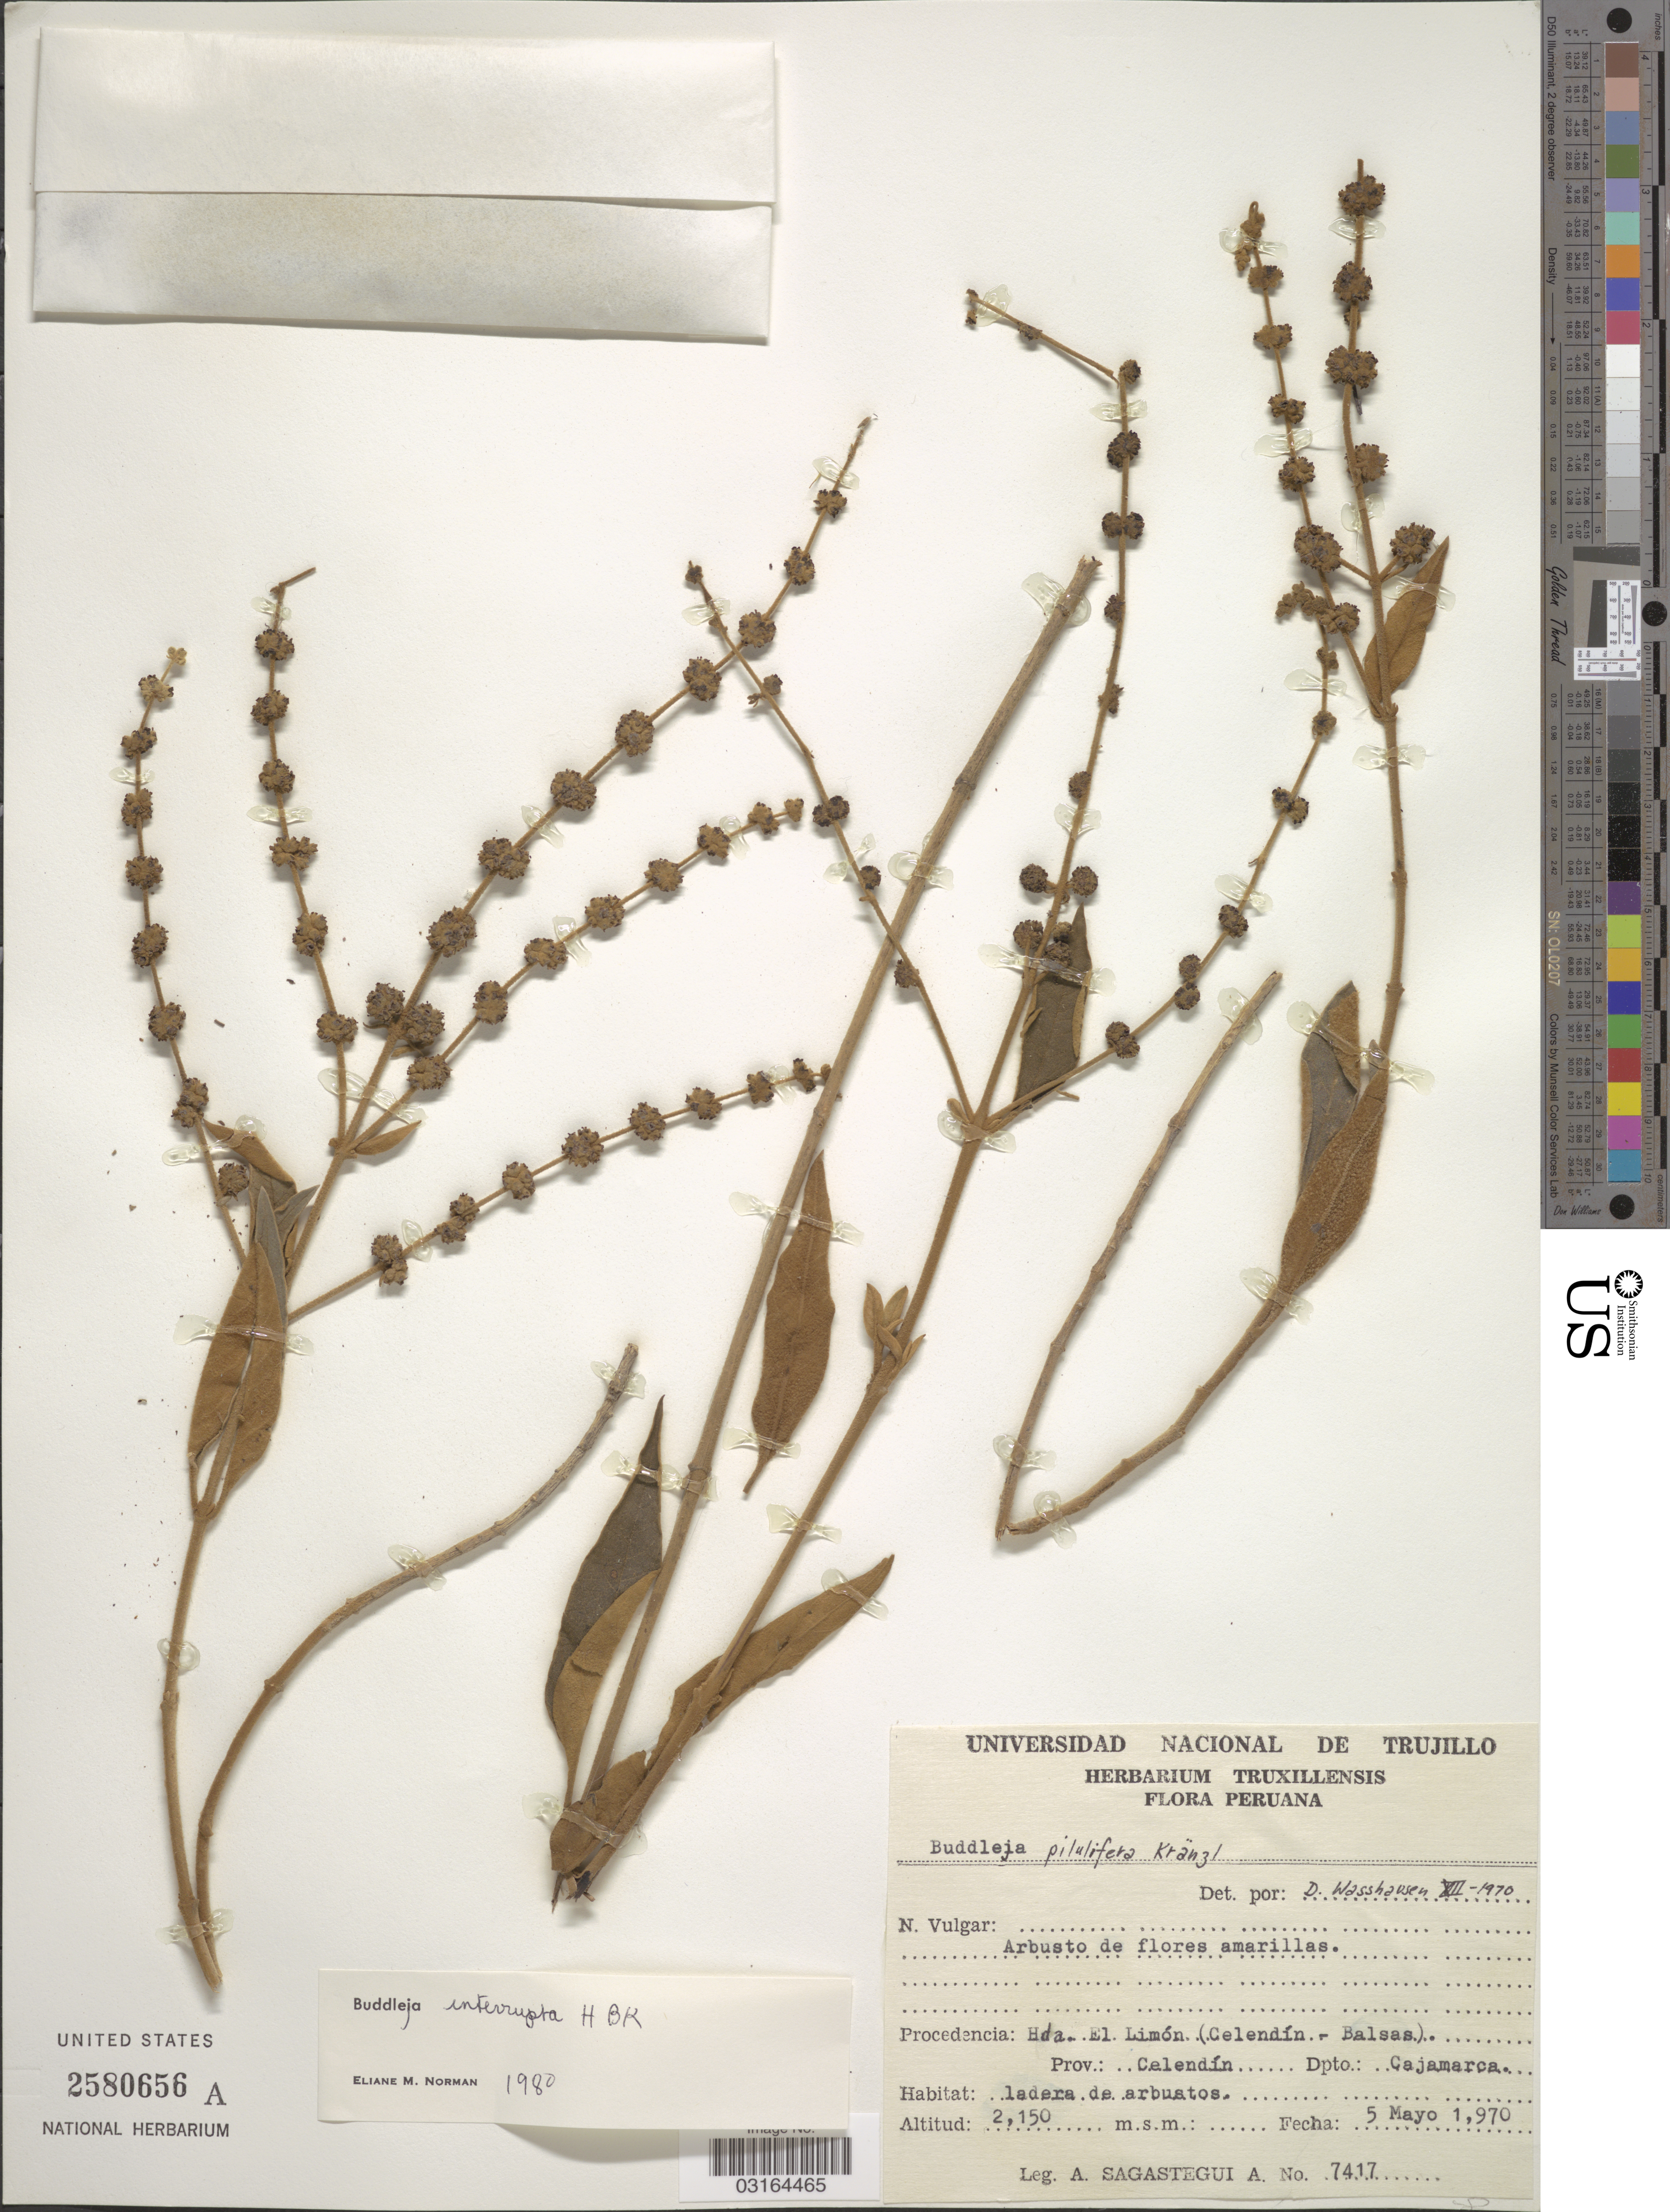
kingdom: Plantae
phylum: Tracheophyta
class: Magnoliopsida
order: Lamiales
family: Scrophulariaceae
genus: Buddleja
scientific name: Buddleja interrupta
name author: Kunth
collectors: A. Sagástegui A.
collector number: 7417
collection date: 1970-05-05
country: Peru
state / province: Cajamarca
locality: Hda. El Limón (Celendín - Balsas). Prov.: Celendín. Dpto.: Cajamarca.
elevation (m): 2150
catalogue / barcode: US 2580656A